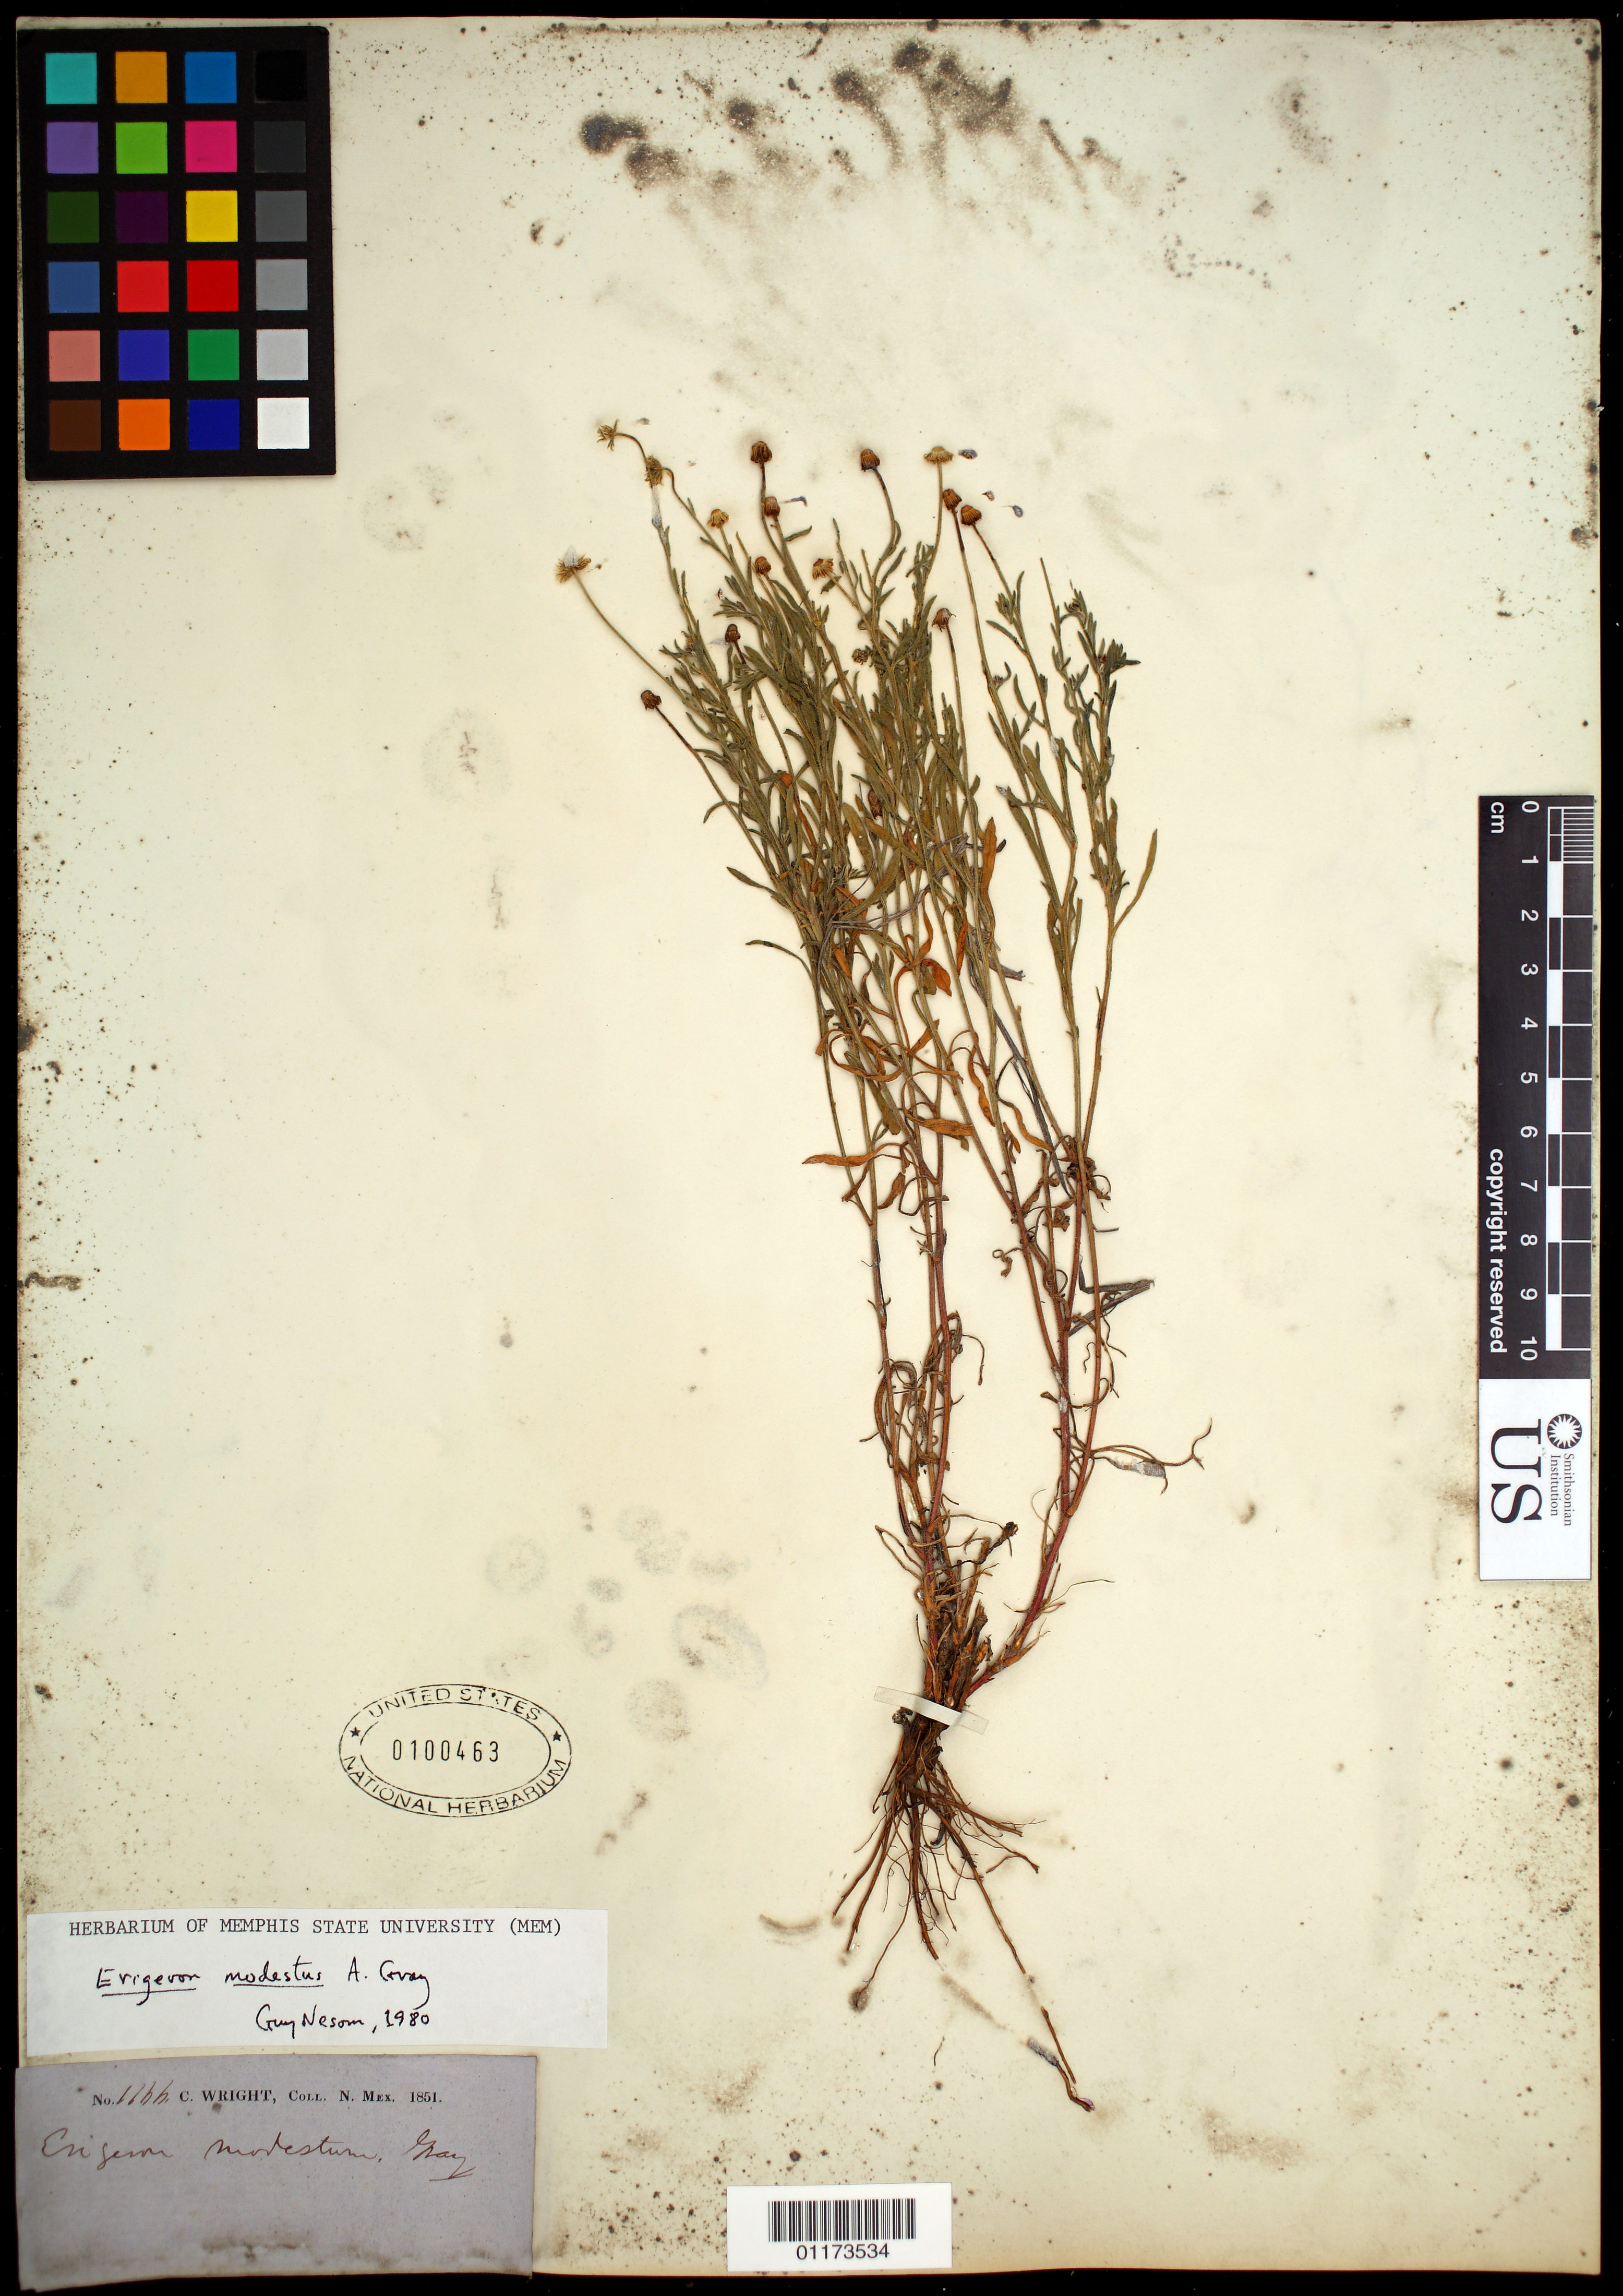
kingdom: Plantae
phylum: Tracheophyta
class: Magnoliopsida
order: Asterales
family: Asteraceae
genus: Erigeron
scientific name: Erigeron modestus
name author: A. Gray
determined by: Nesom, Guy L.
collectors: C. Wright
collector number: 1166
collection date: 1851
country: United States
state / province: New Mexico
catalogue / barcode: US 100463